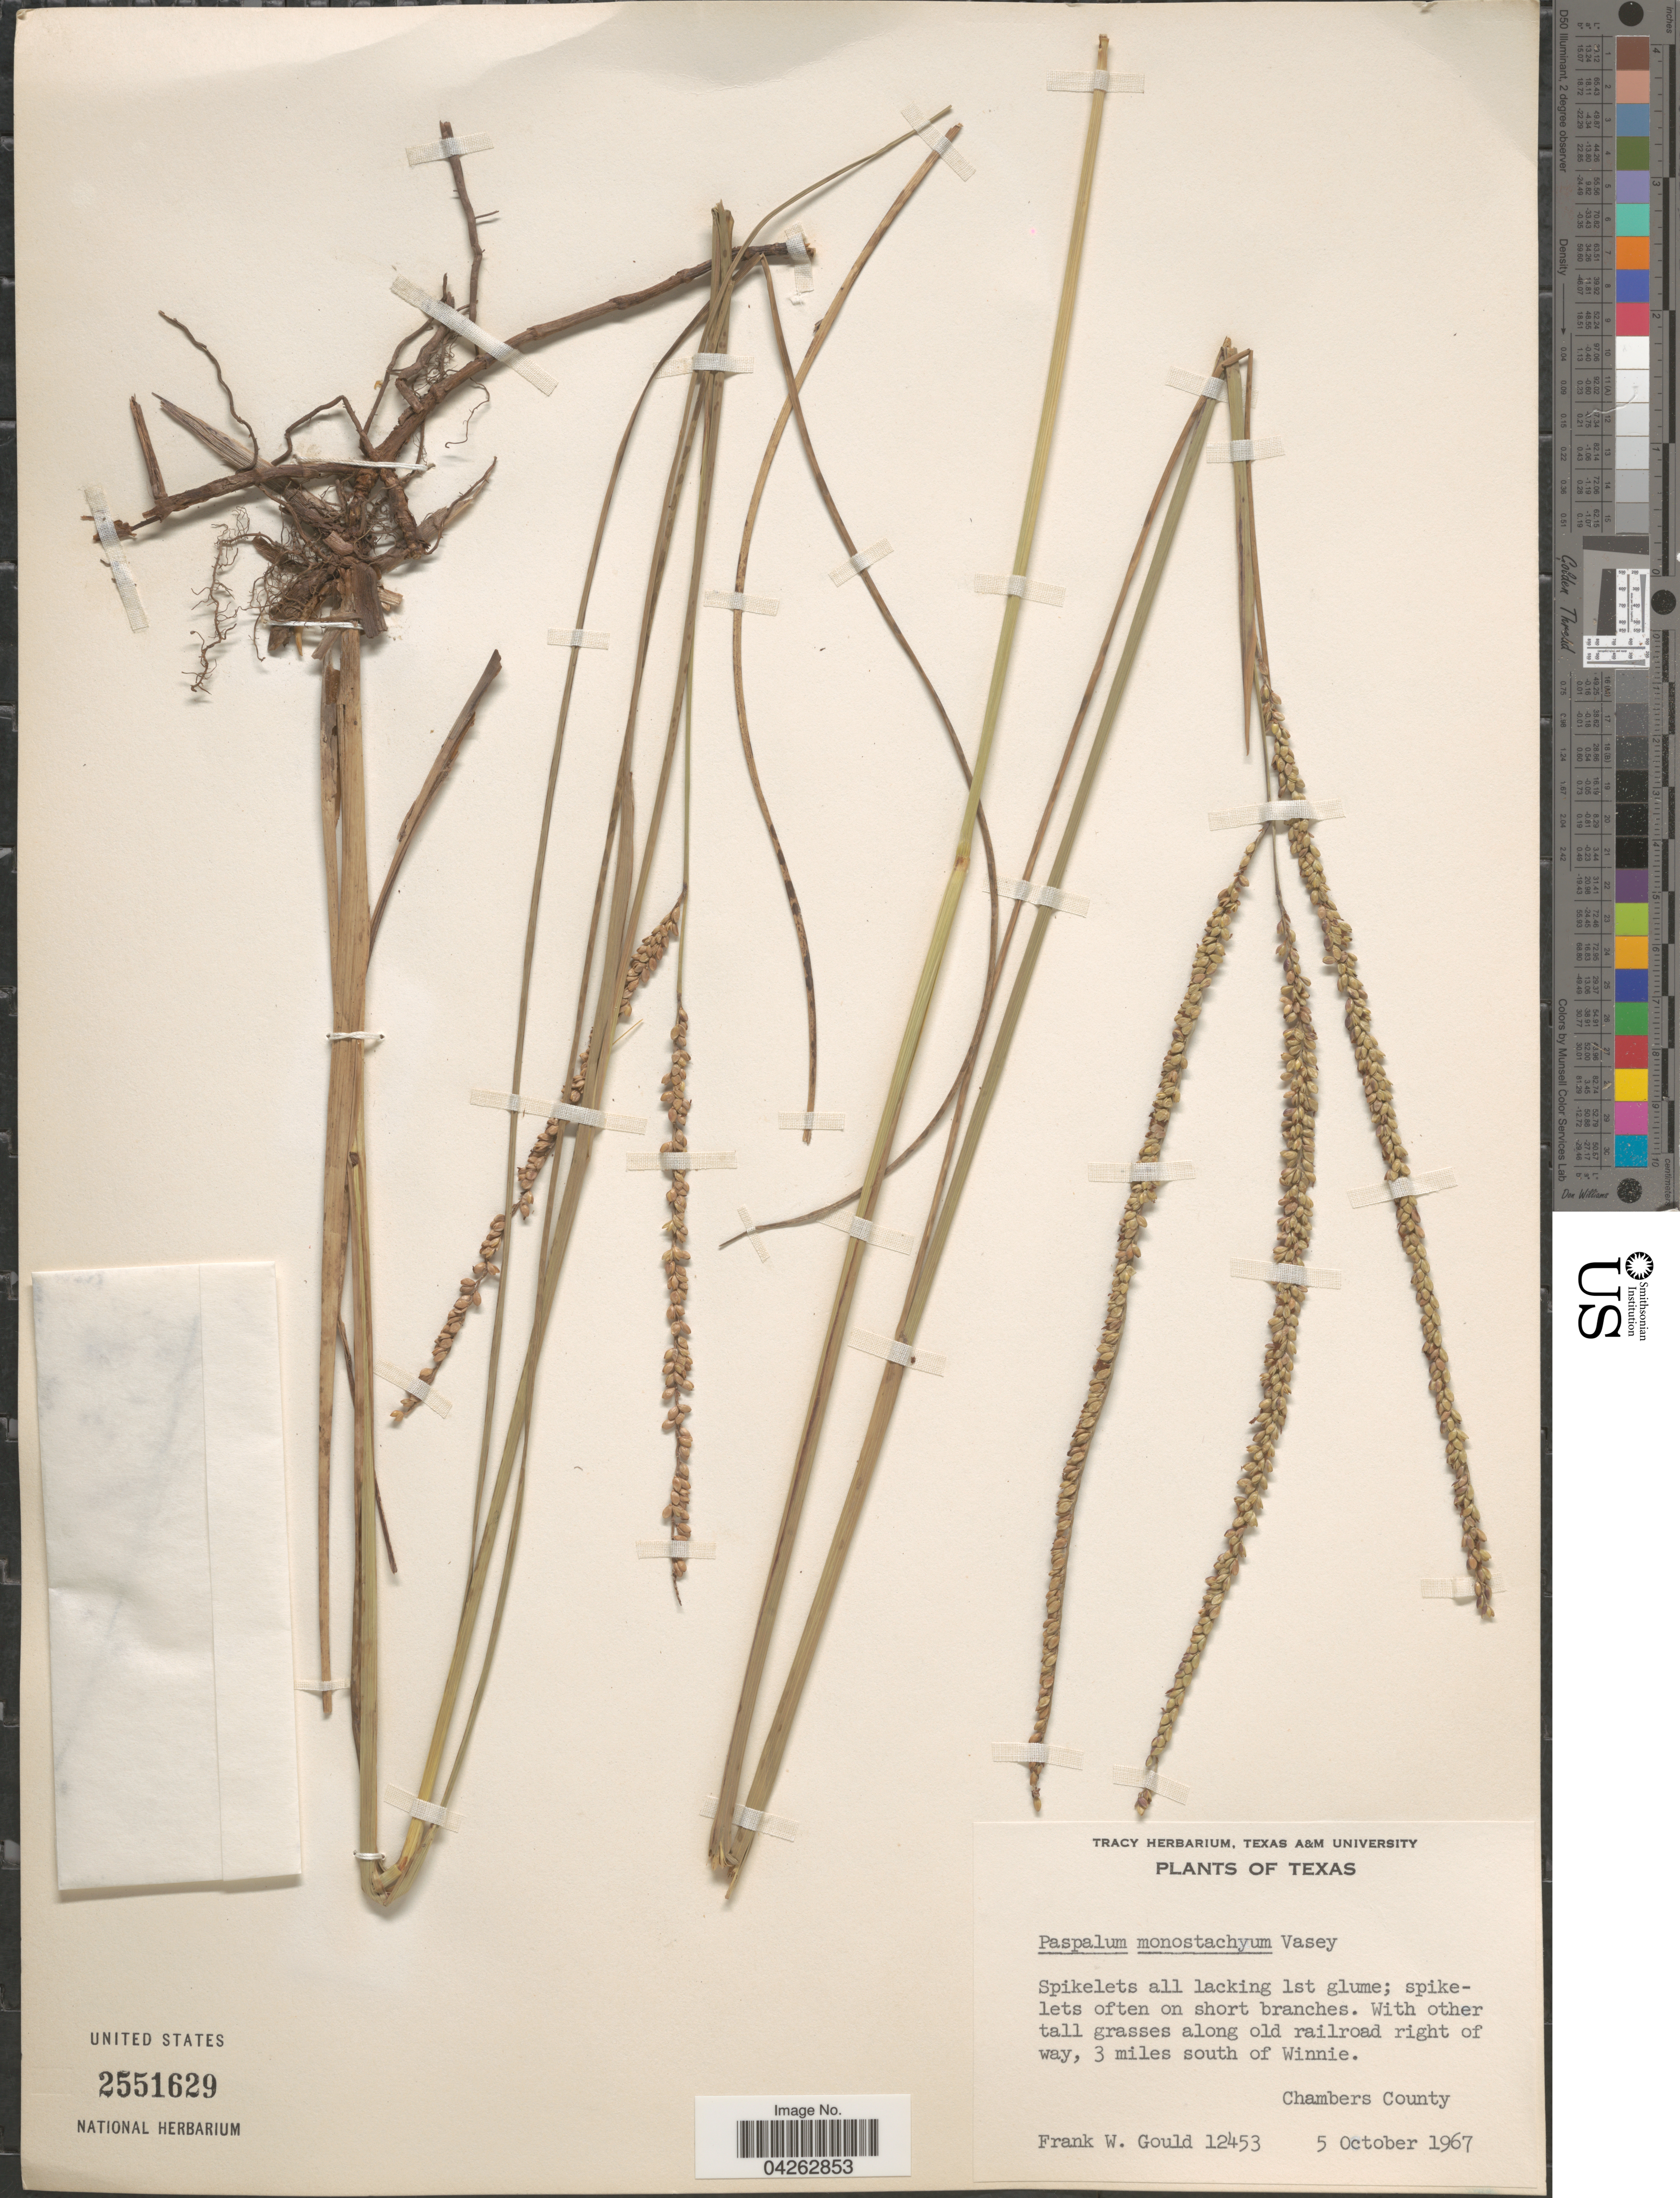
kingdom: Plantae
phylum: Tracheophyta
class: Liliopsida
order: Poales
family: Poaceae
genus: Paspalum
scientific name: Paspalum monostachyum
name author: Vasey ex Chapm.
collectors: F. W. Gould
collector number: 12453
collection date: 1967-10-05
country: United States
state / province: Texas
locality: Along old railroad right of way, 3 miles south of Winnie. Chambers County.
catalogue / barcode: US 2551629